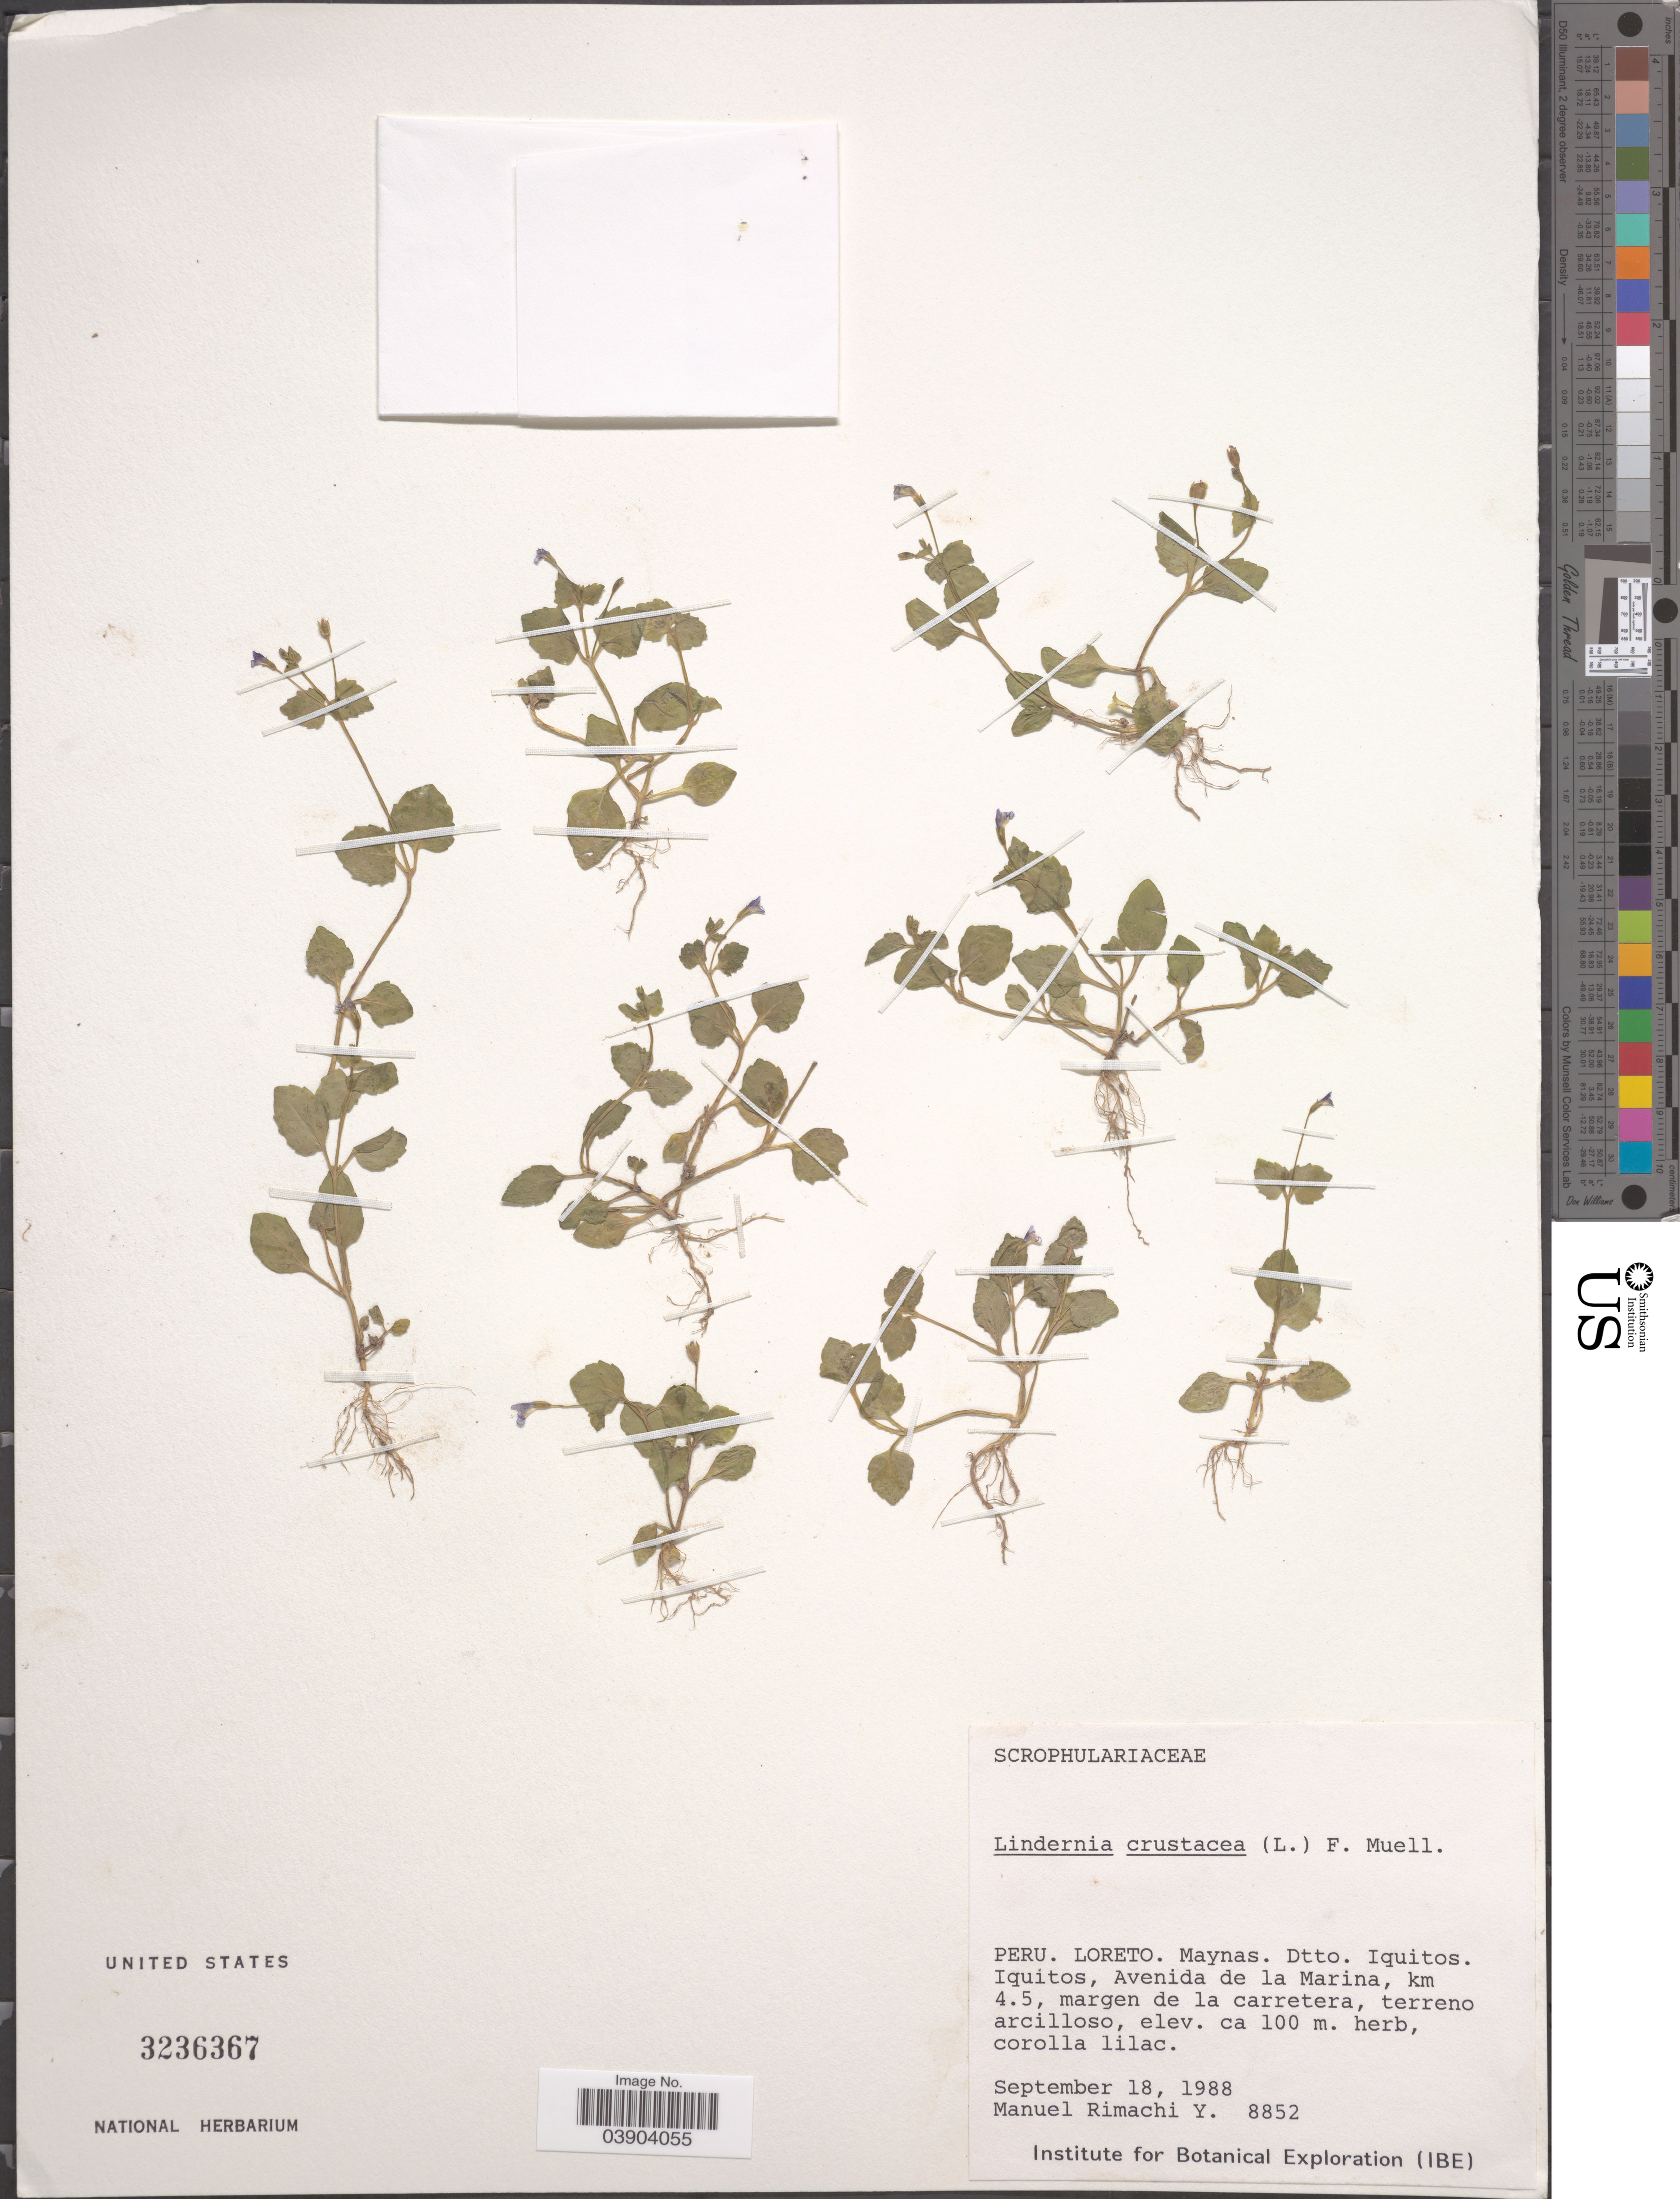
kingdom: Plantae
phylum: Tracheophyta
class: Magnoliopsida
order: Lamiales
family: Linderniaceae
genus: Lindernia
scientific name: Lindernia crustacea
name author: (L.) F. Muell.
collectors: M. Rimachi Y.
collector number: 8852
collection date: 1988-09-18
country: Peru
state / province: Loreto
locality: Maynas. Dtto. Iquitos. Iquitos, Avenida de la Marina, km 4.5, margen de la carretera.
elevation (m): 100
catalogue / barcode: US 3236367